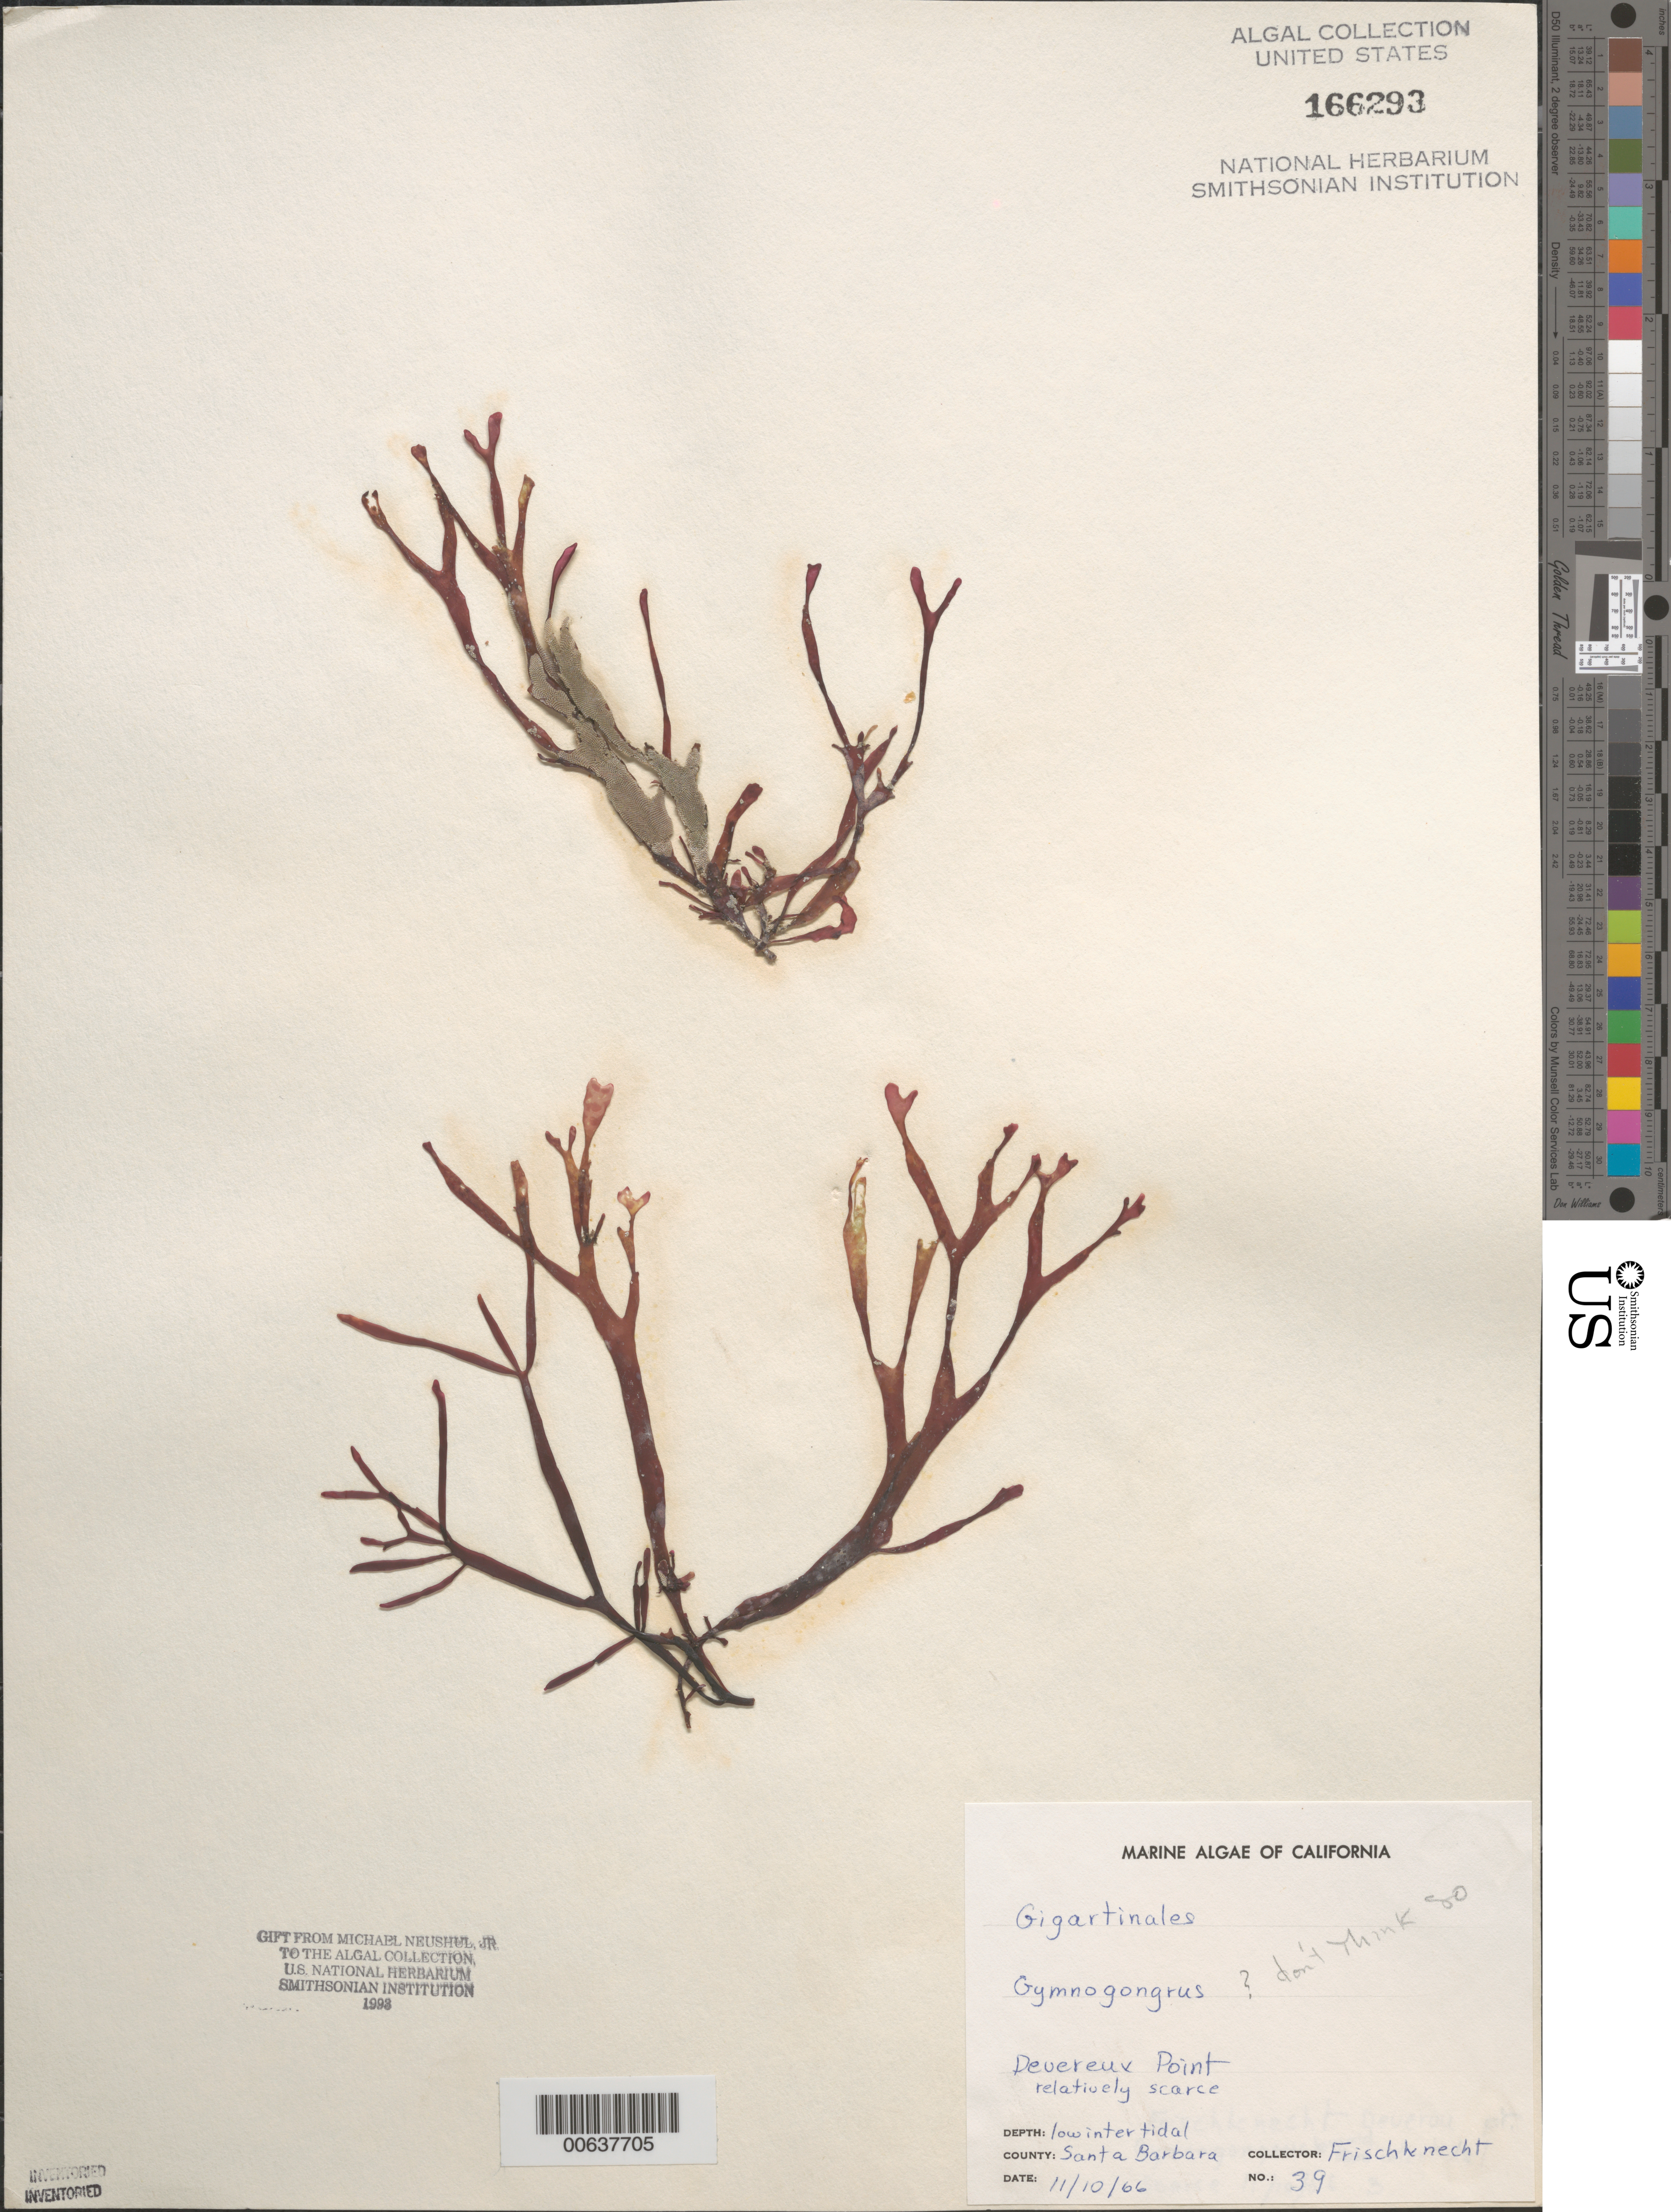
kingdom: Plantae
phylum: Rhodophyta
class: Florideophyceae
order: Gigartinales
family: Phyllophoraceae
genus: Gymnogongrus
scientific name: Gymnogongrus sp.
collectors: -. Frischknecht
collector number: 39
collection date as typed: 10 Nov 1966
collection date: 1966-11-10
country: United States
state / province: California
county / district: Santa Barbara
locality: Devereux Point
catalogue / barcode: US 166293